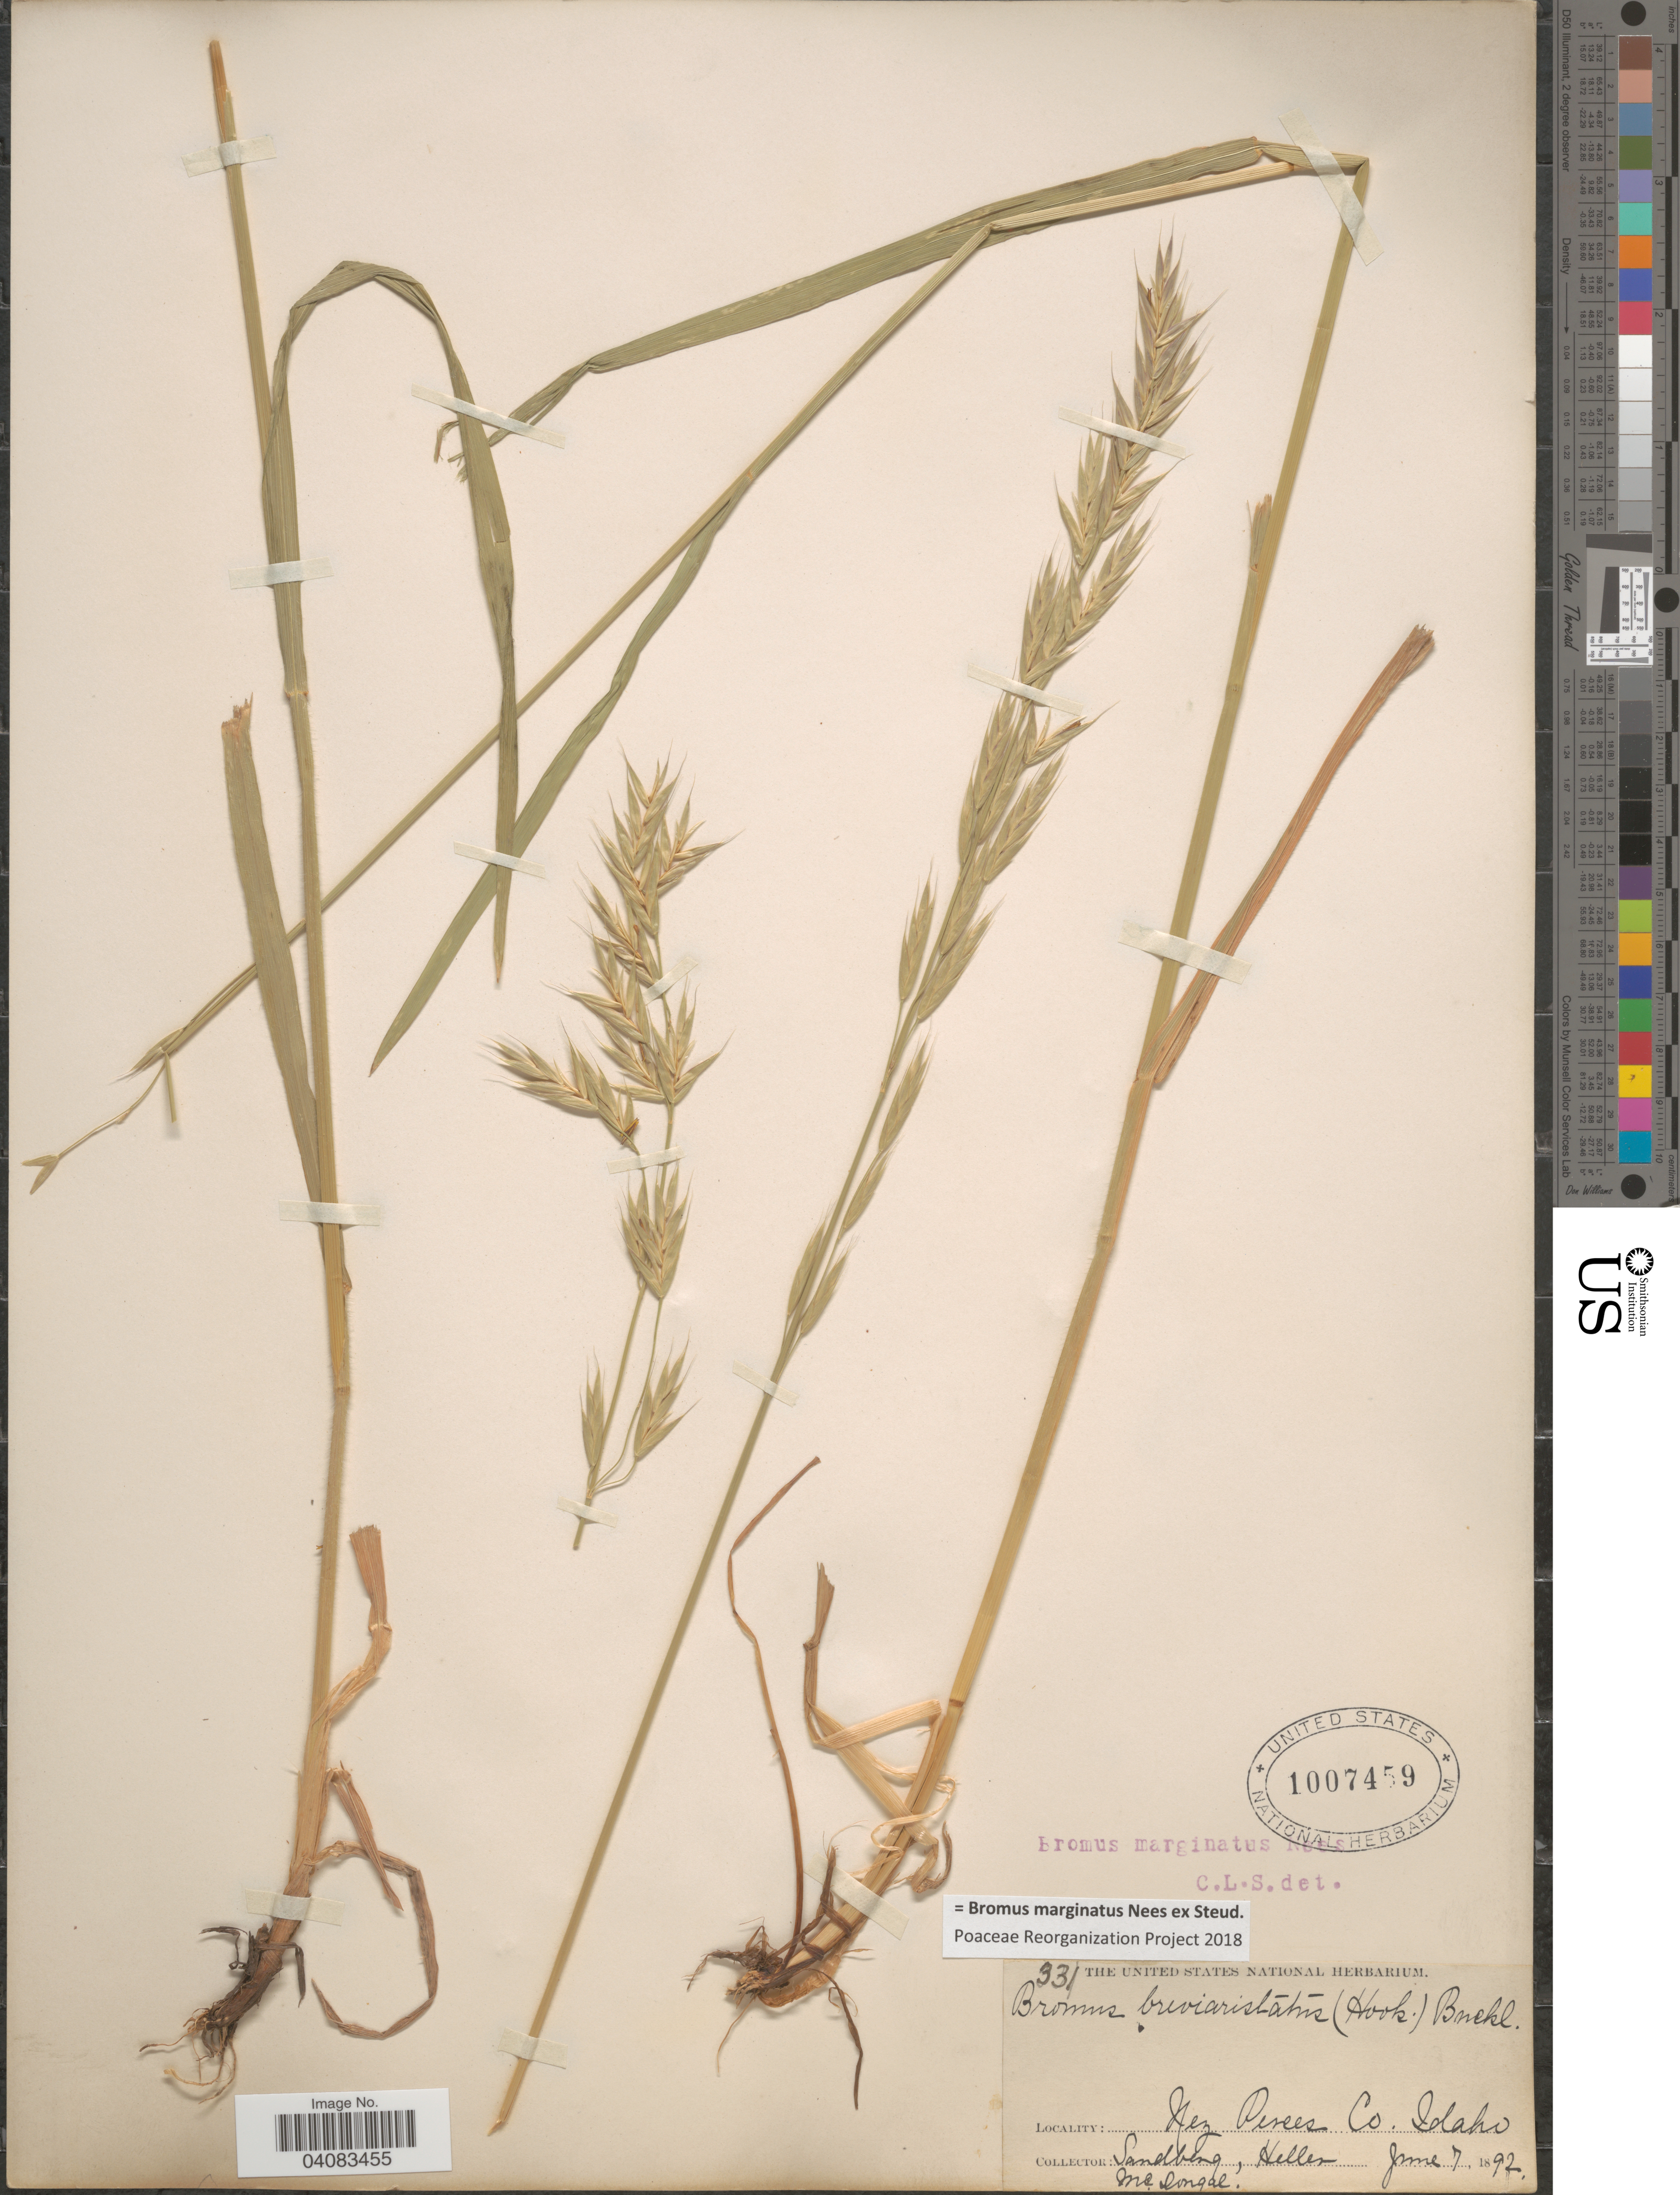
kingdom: Plantae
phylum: Tracheophyta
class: Liliopsida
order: Poales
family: Poaceae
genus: Bromus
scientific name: Bromus marginatus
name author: Nees ex Steud.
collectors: Sandberg, -- Heller & McDougal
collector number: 331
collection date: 1892-06-07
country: United States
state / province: Idaho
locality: Nez Perces Co.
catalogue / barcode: US 1007459